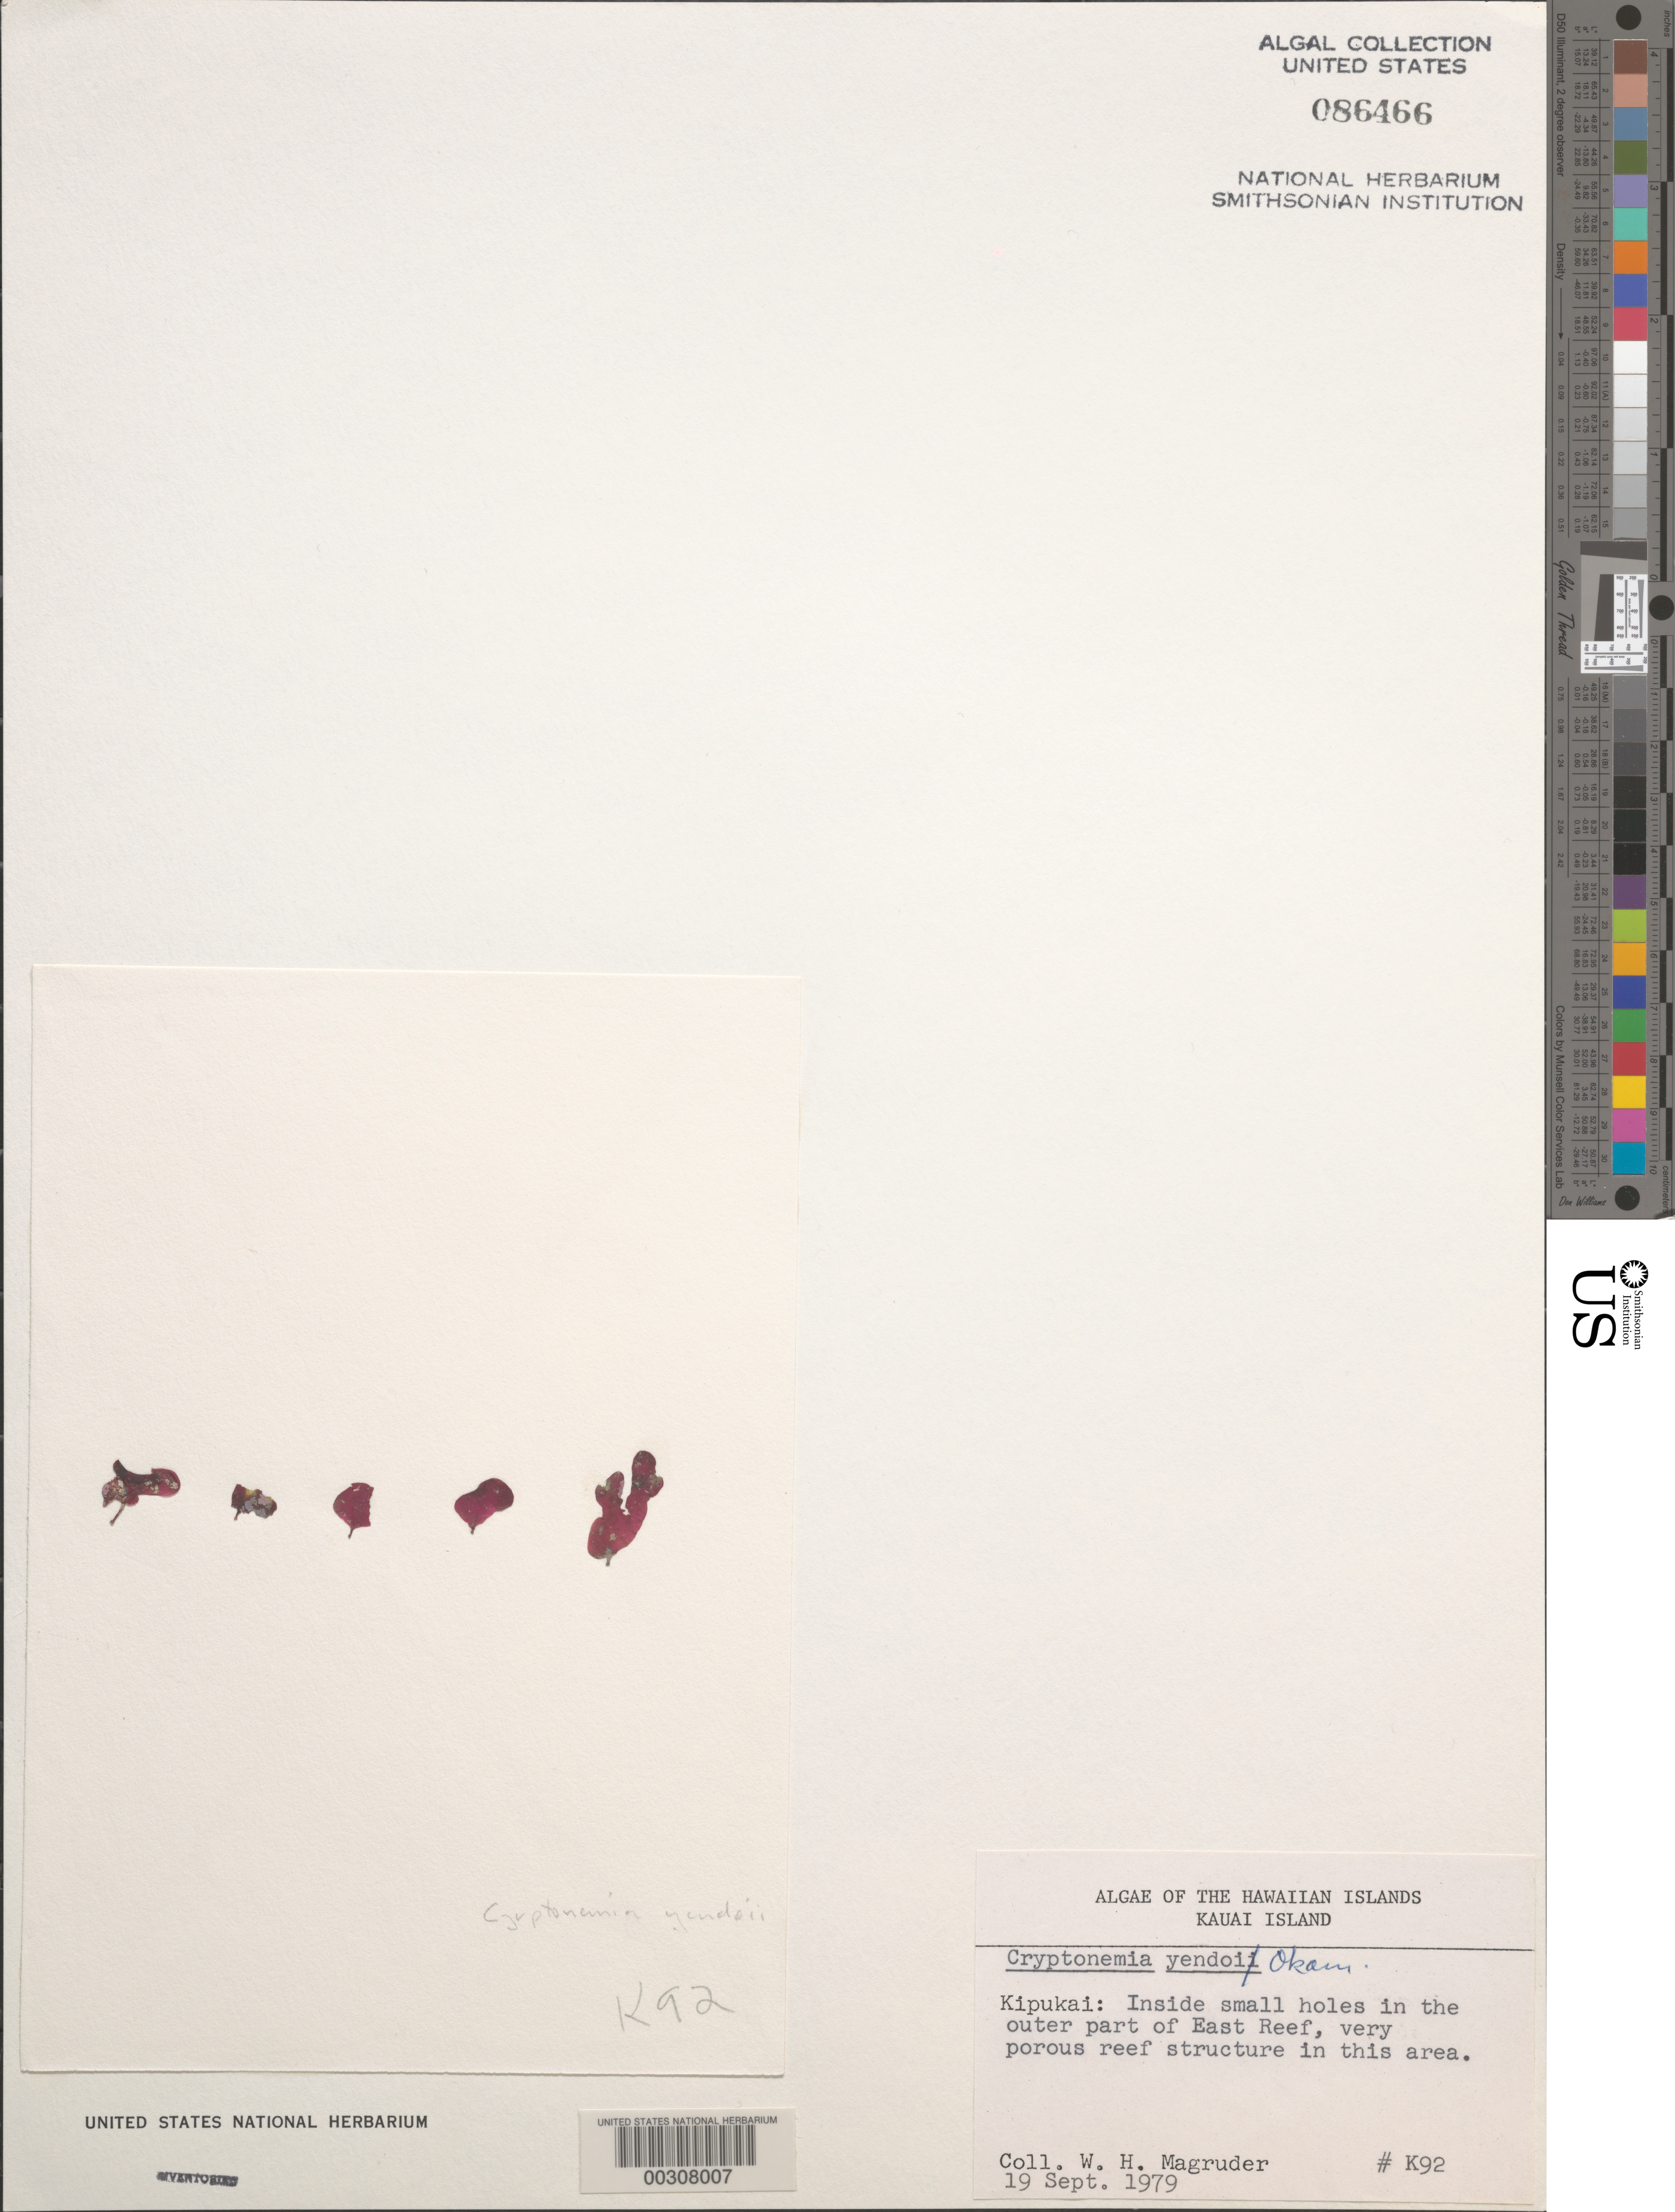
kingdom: Plantae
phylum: Rhodophyta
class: Florideophyceae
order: Halymeniales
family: Halymeniaceae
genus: Cryptonemia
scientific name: Cryptonemia yendoi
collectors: W. Magruder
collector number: K92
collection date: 1979-09-19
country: United States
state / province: Hawaii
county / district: Kauai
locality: The Hawaiian Islands. Kauai Island. Kipukai: Inside small holes in the outer part of East Reef.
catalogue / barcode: US 86466